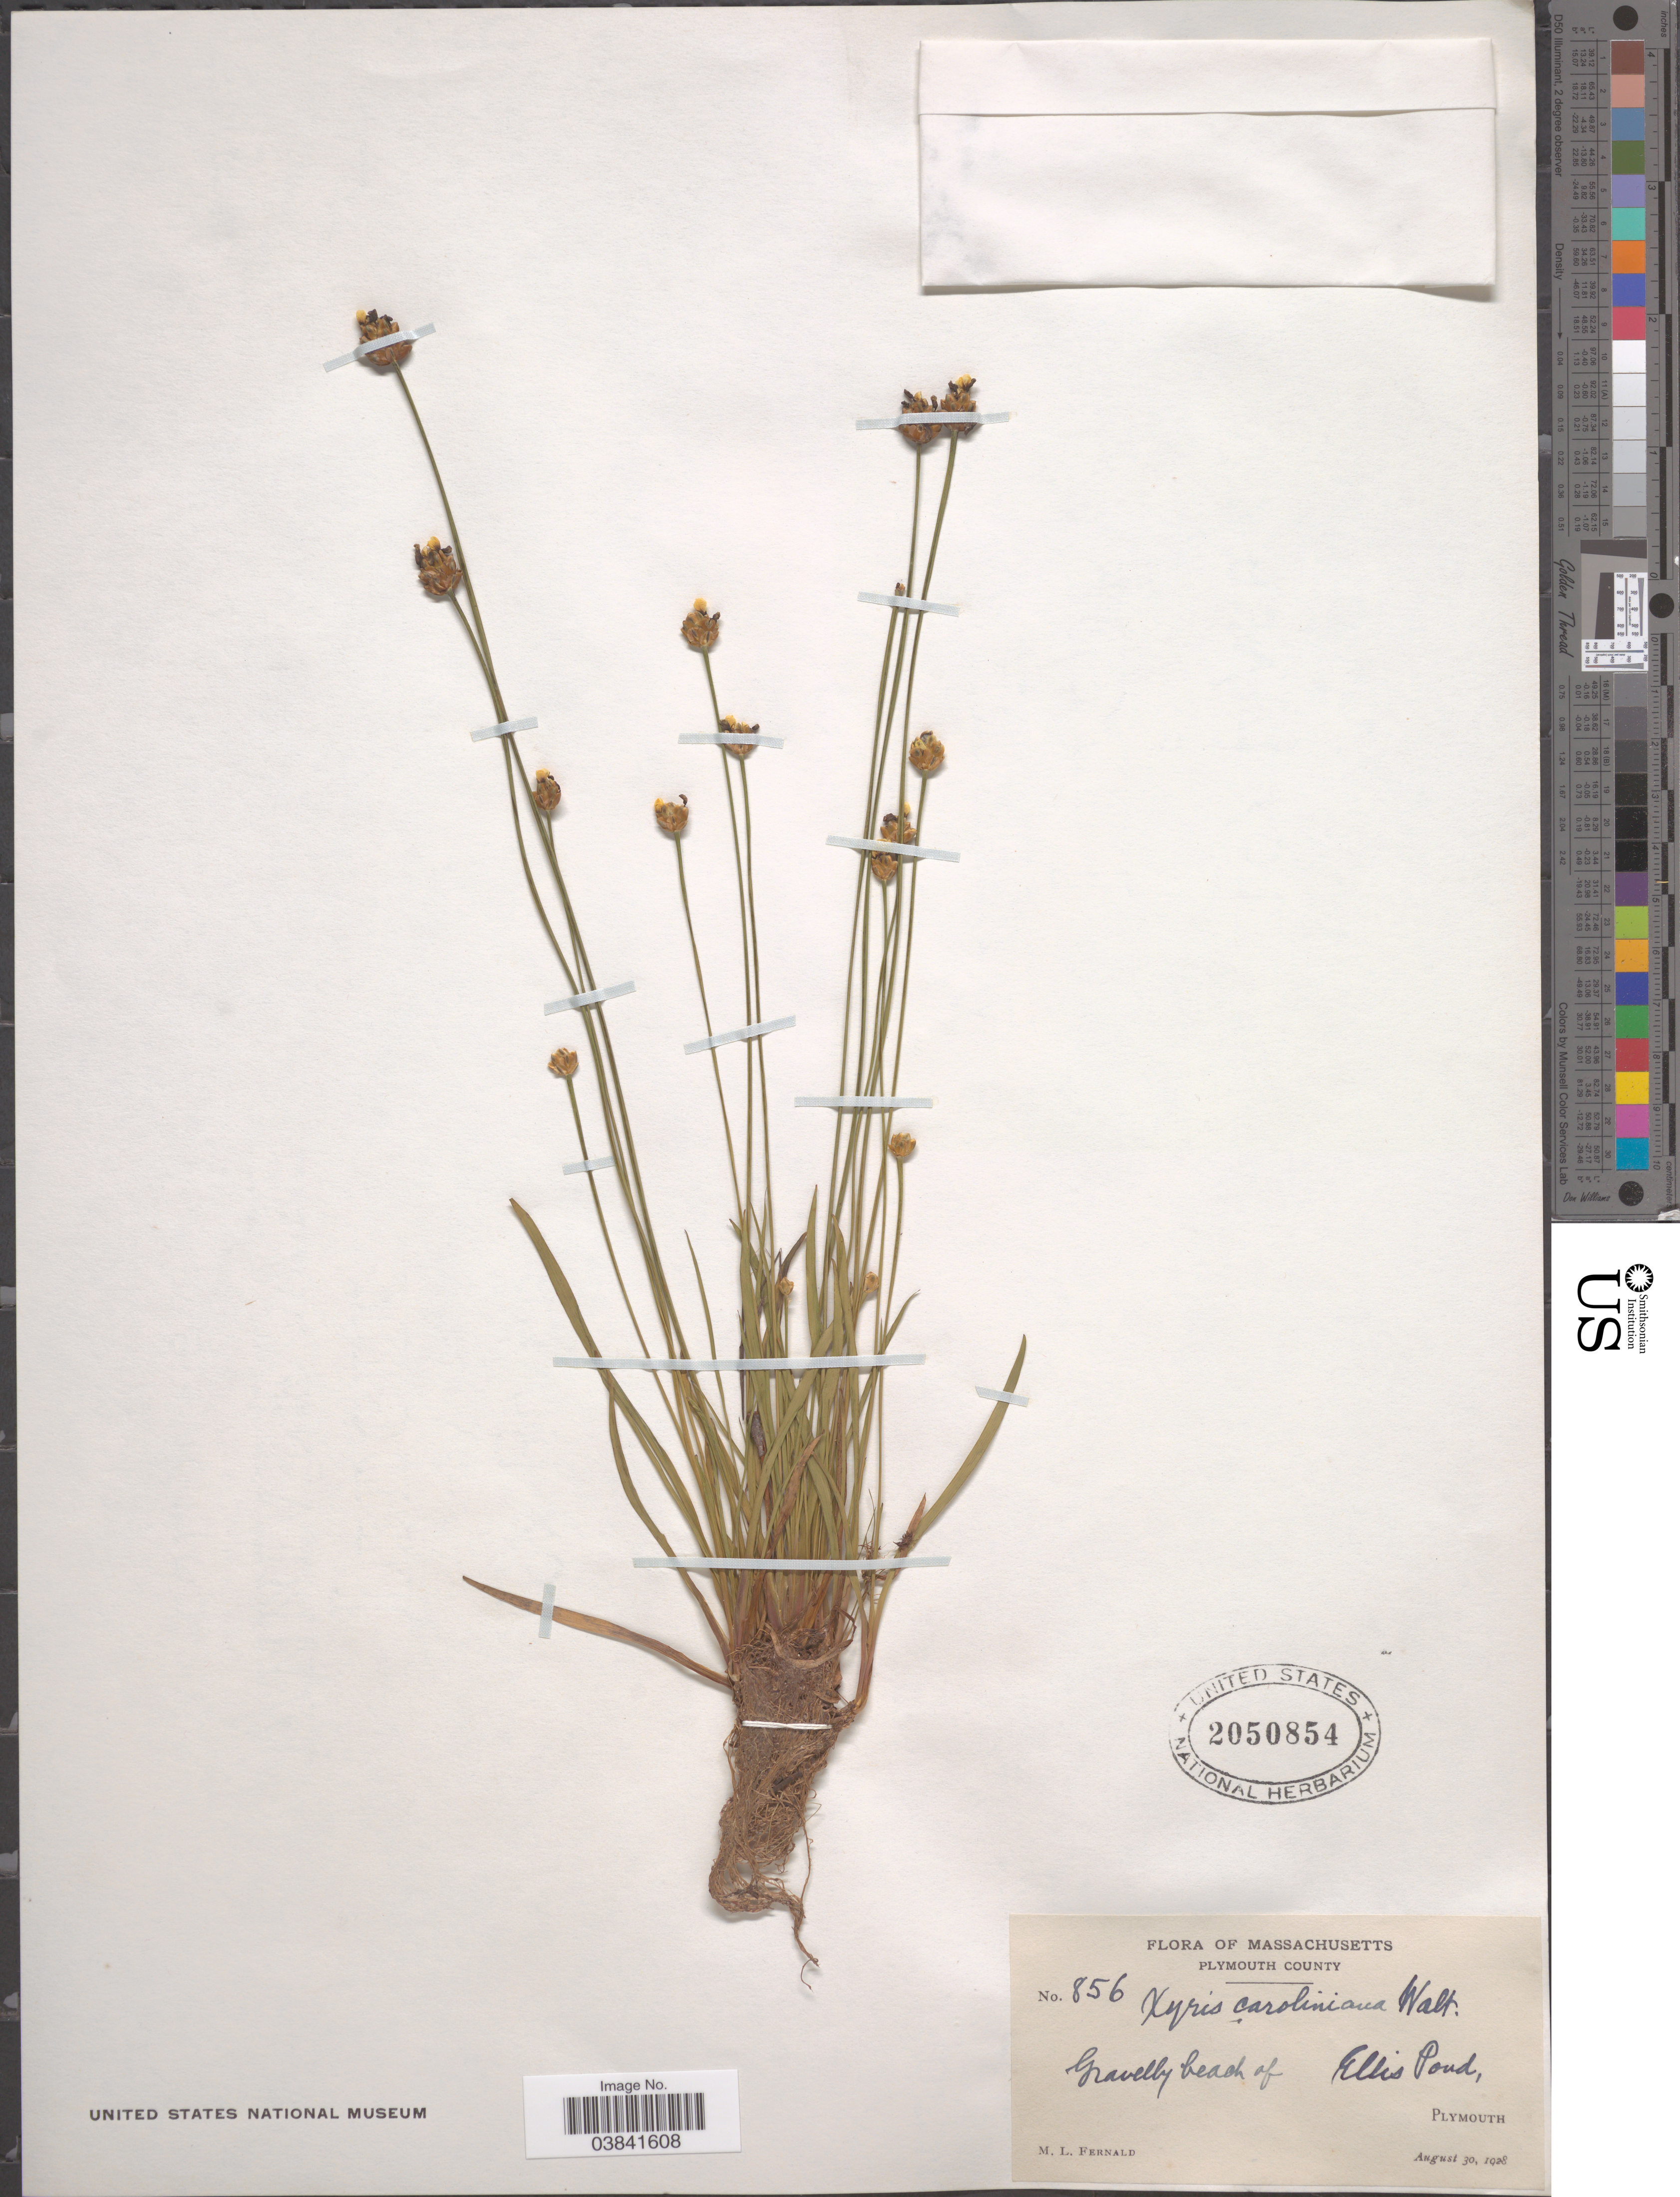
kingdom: Plantae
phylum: Tracheophyta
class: Liliopsida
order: Poales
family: Xyridaceae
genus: Xyris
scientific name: Xyris difformis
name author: Chapm.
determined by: Strong, Mark T., (BOT), Smithsonian Institution - National Museum of Natural History (UNITED STATES)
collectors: M. L. Fernald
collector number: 856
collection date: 1928-08-30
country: United States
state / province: Massachusetts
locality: Plymouth County. Gravelly beach of Ellis Pond, Plymouth.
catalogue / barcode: US 2050854